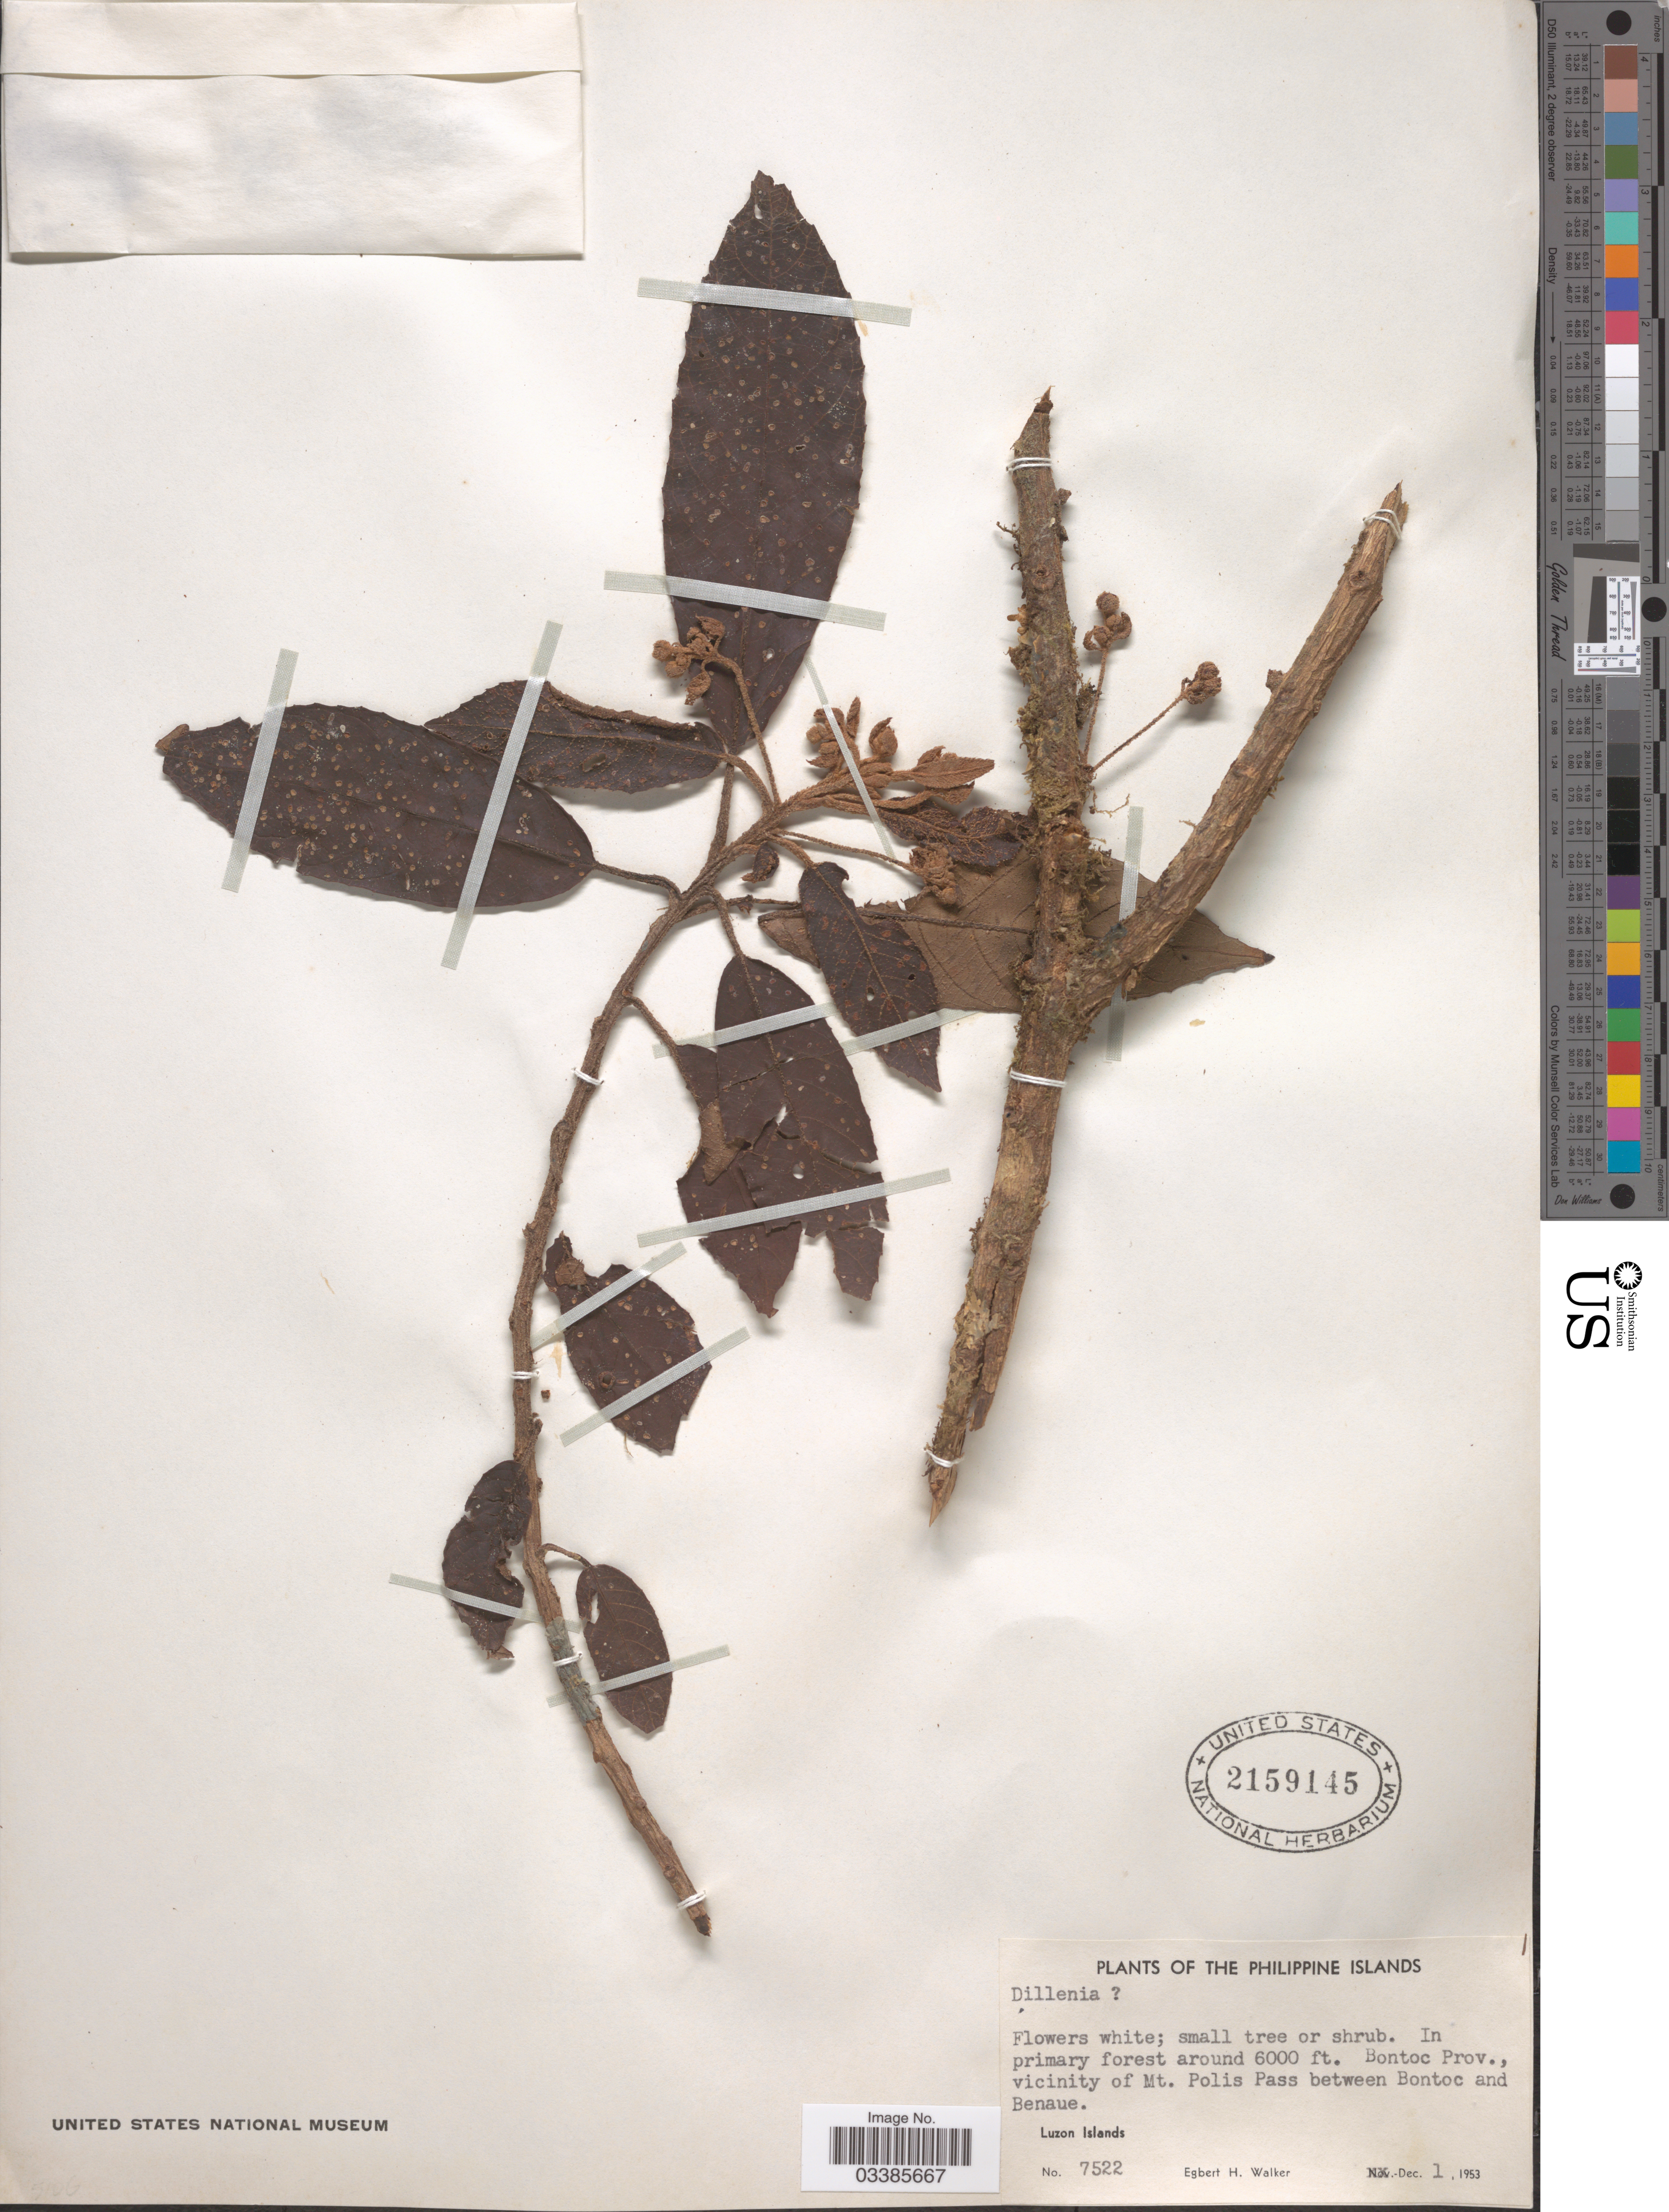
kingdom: Plantae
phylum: Tracheophyta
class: Magnoliopsida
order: Dilleniales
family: Dilleniaceae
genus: Dillenia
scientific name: Dillenia sp.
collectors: E. H. Walker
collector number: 7522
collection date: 1953-12-01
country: Philippines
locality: Bontoc Prov., vicinity of Mt. Polis Pass between Bontoc and Benaue. Luzon Islands.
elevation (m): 1829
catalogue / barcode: US 2159145